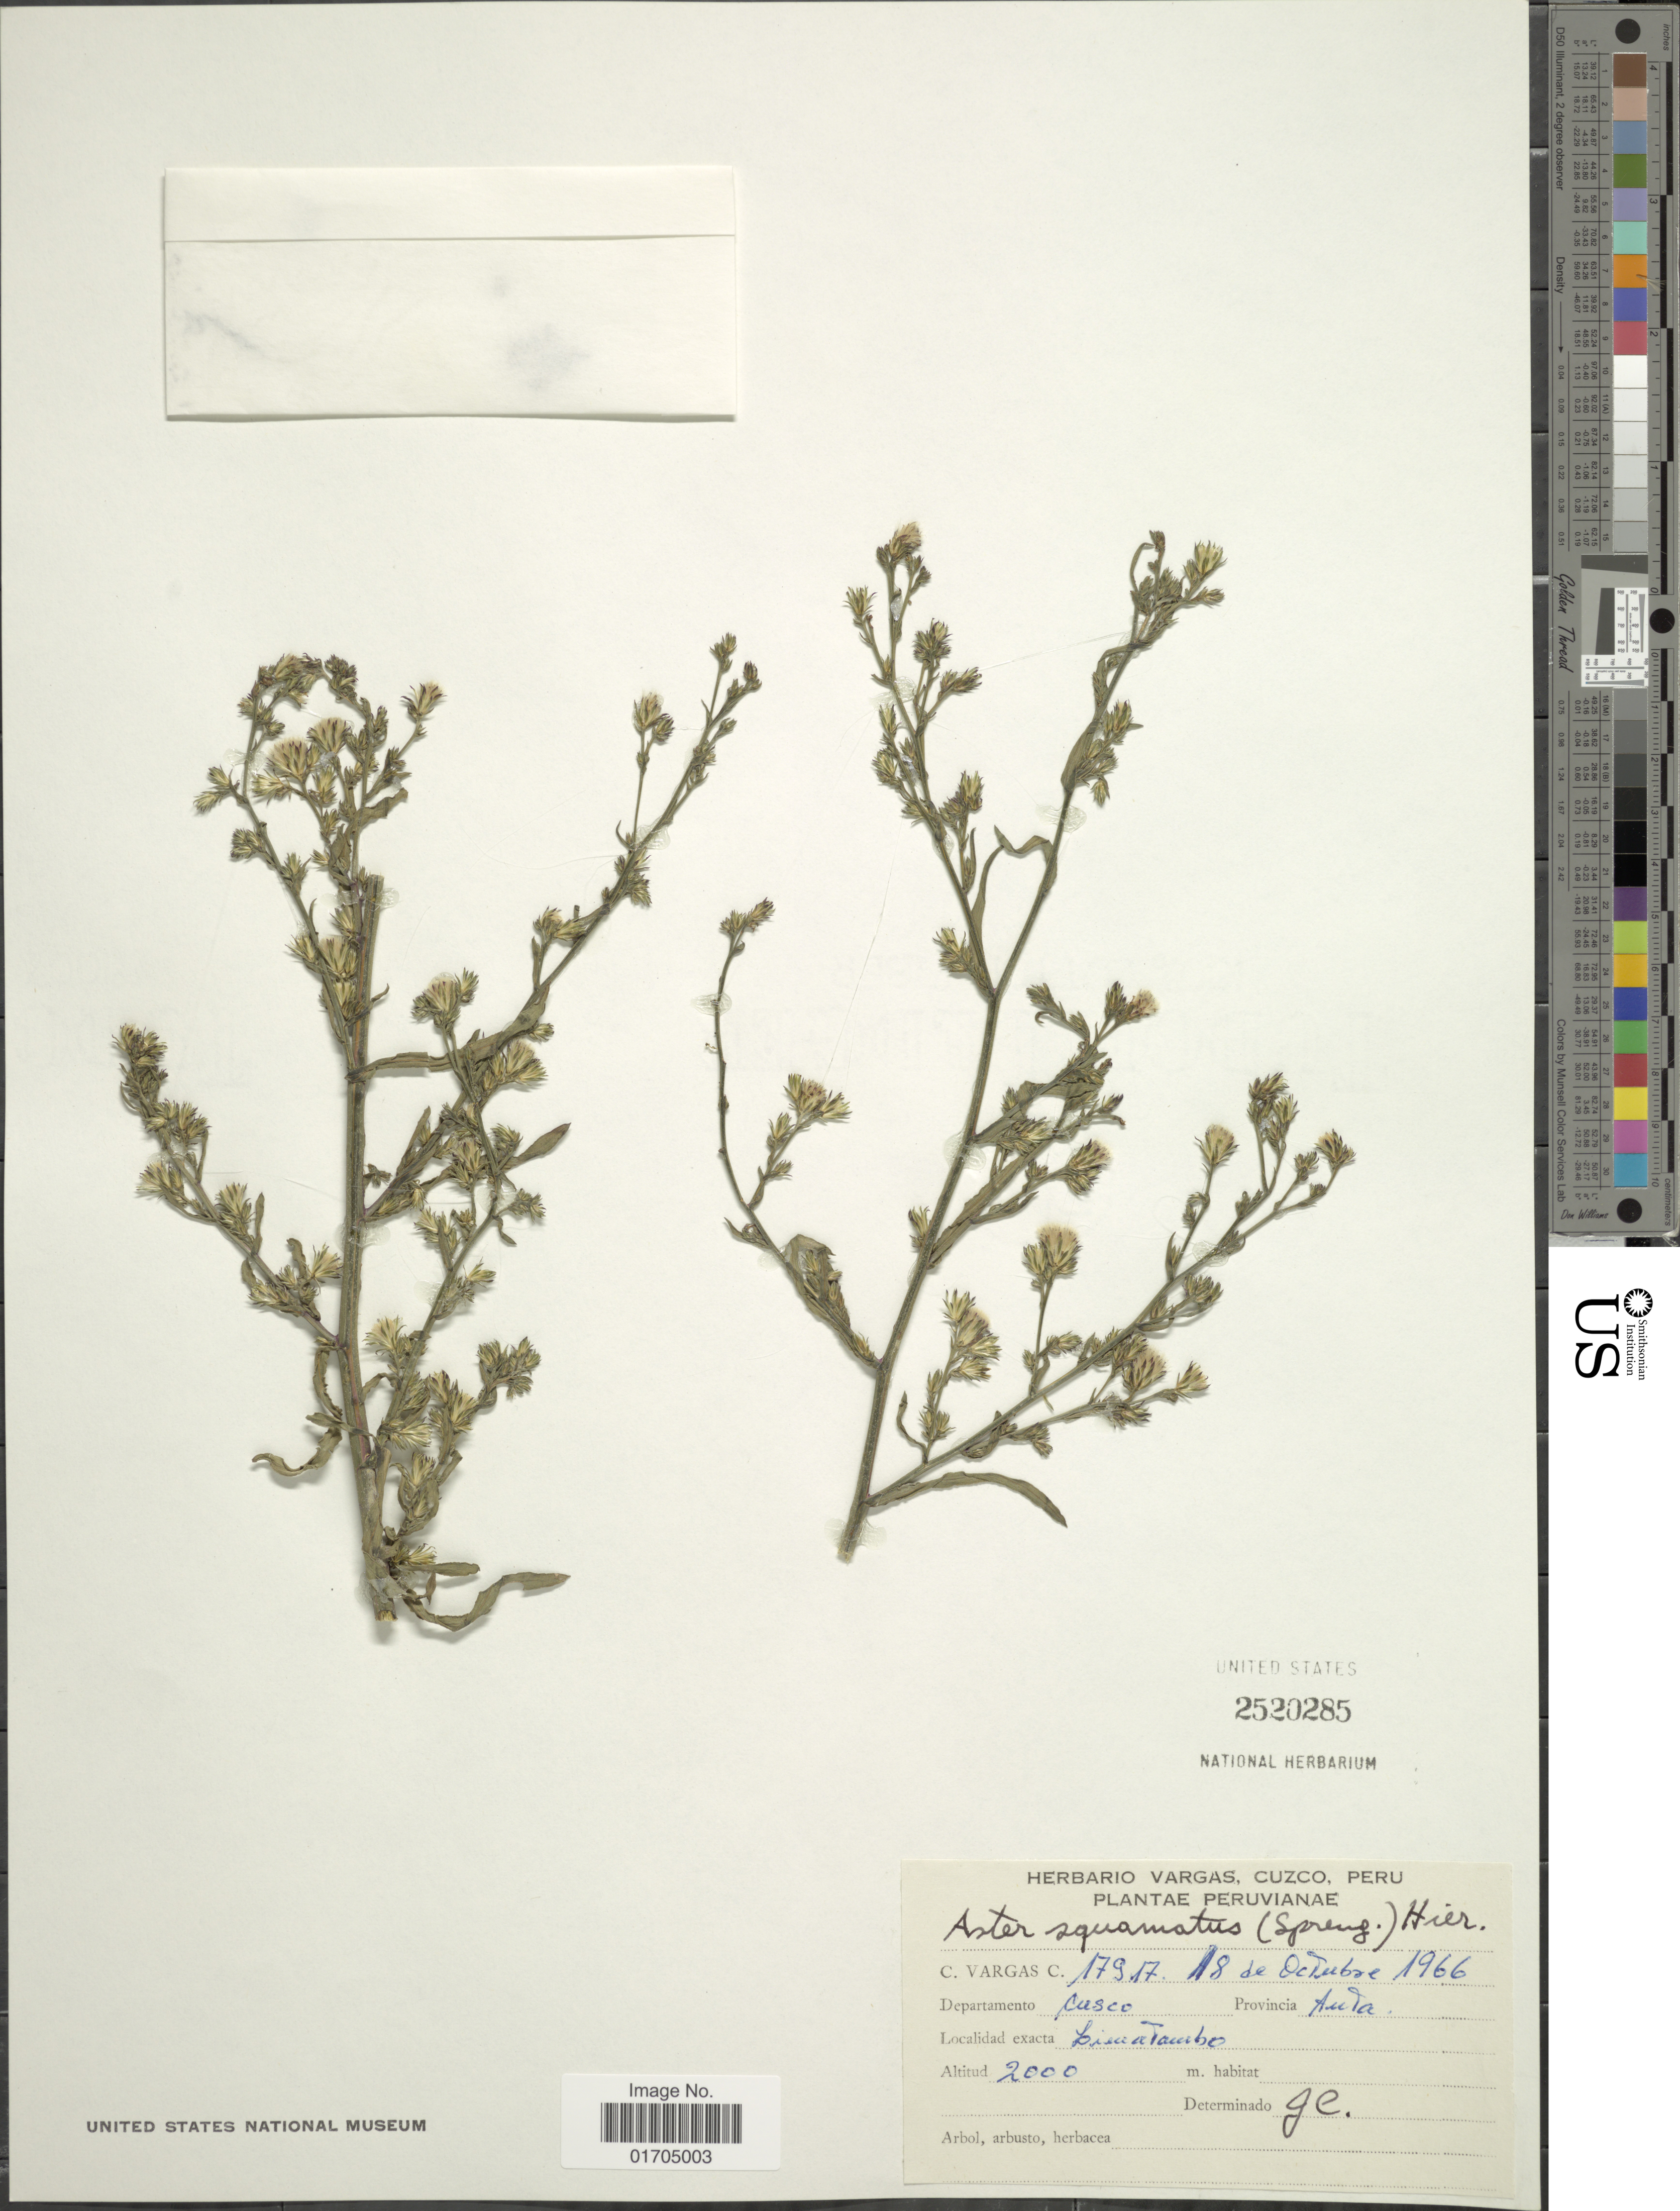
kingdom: Plantae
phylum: Tracheophyta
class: Magnoliopsida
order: Asterales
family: Asteraceae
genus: Symphyotrichum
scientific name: Symphyotrichum squamatum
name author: (Spreng.) G.L. Nesom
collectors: C. Vargas Calderón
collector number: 17917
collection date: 1966-10-18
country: Peru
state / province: Cusco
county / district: Anta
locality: Limatambo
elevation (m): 2000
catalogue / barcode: US 2520285